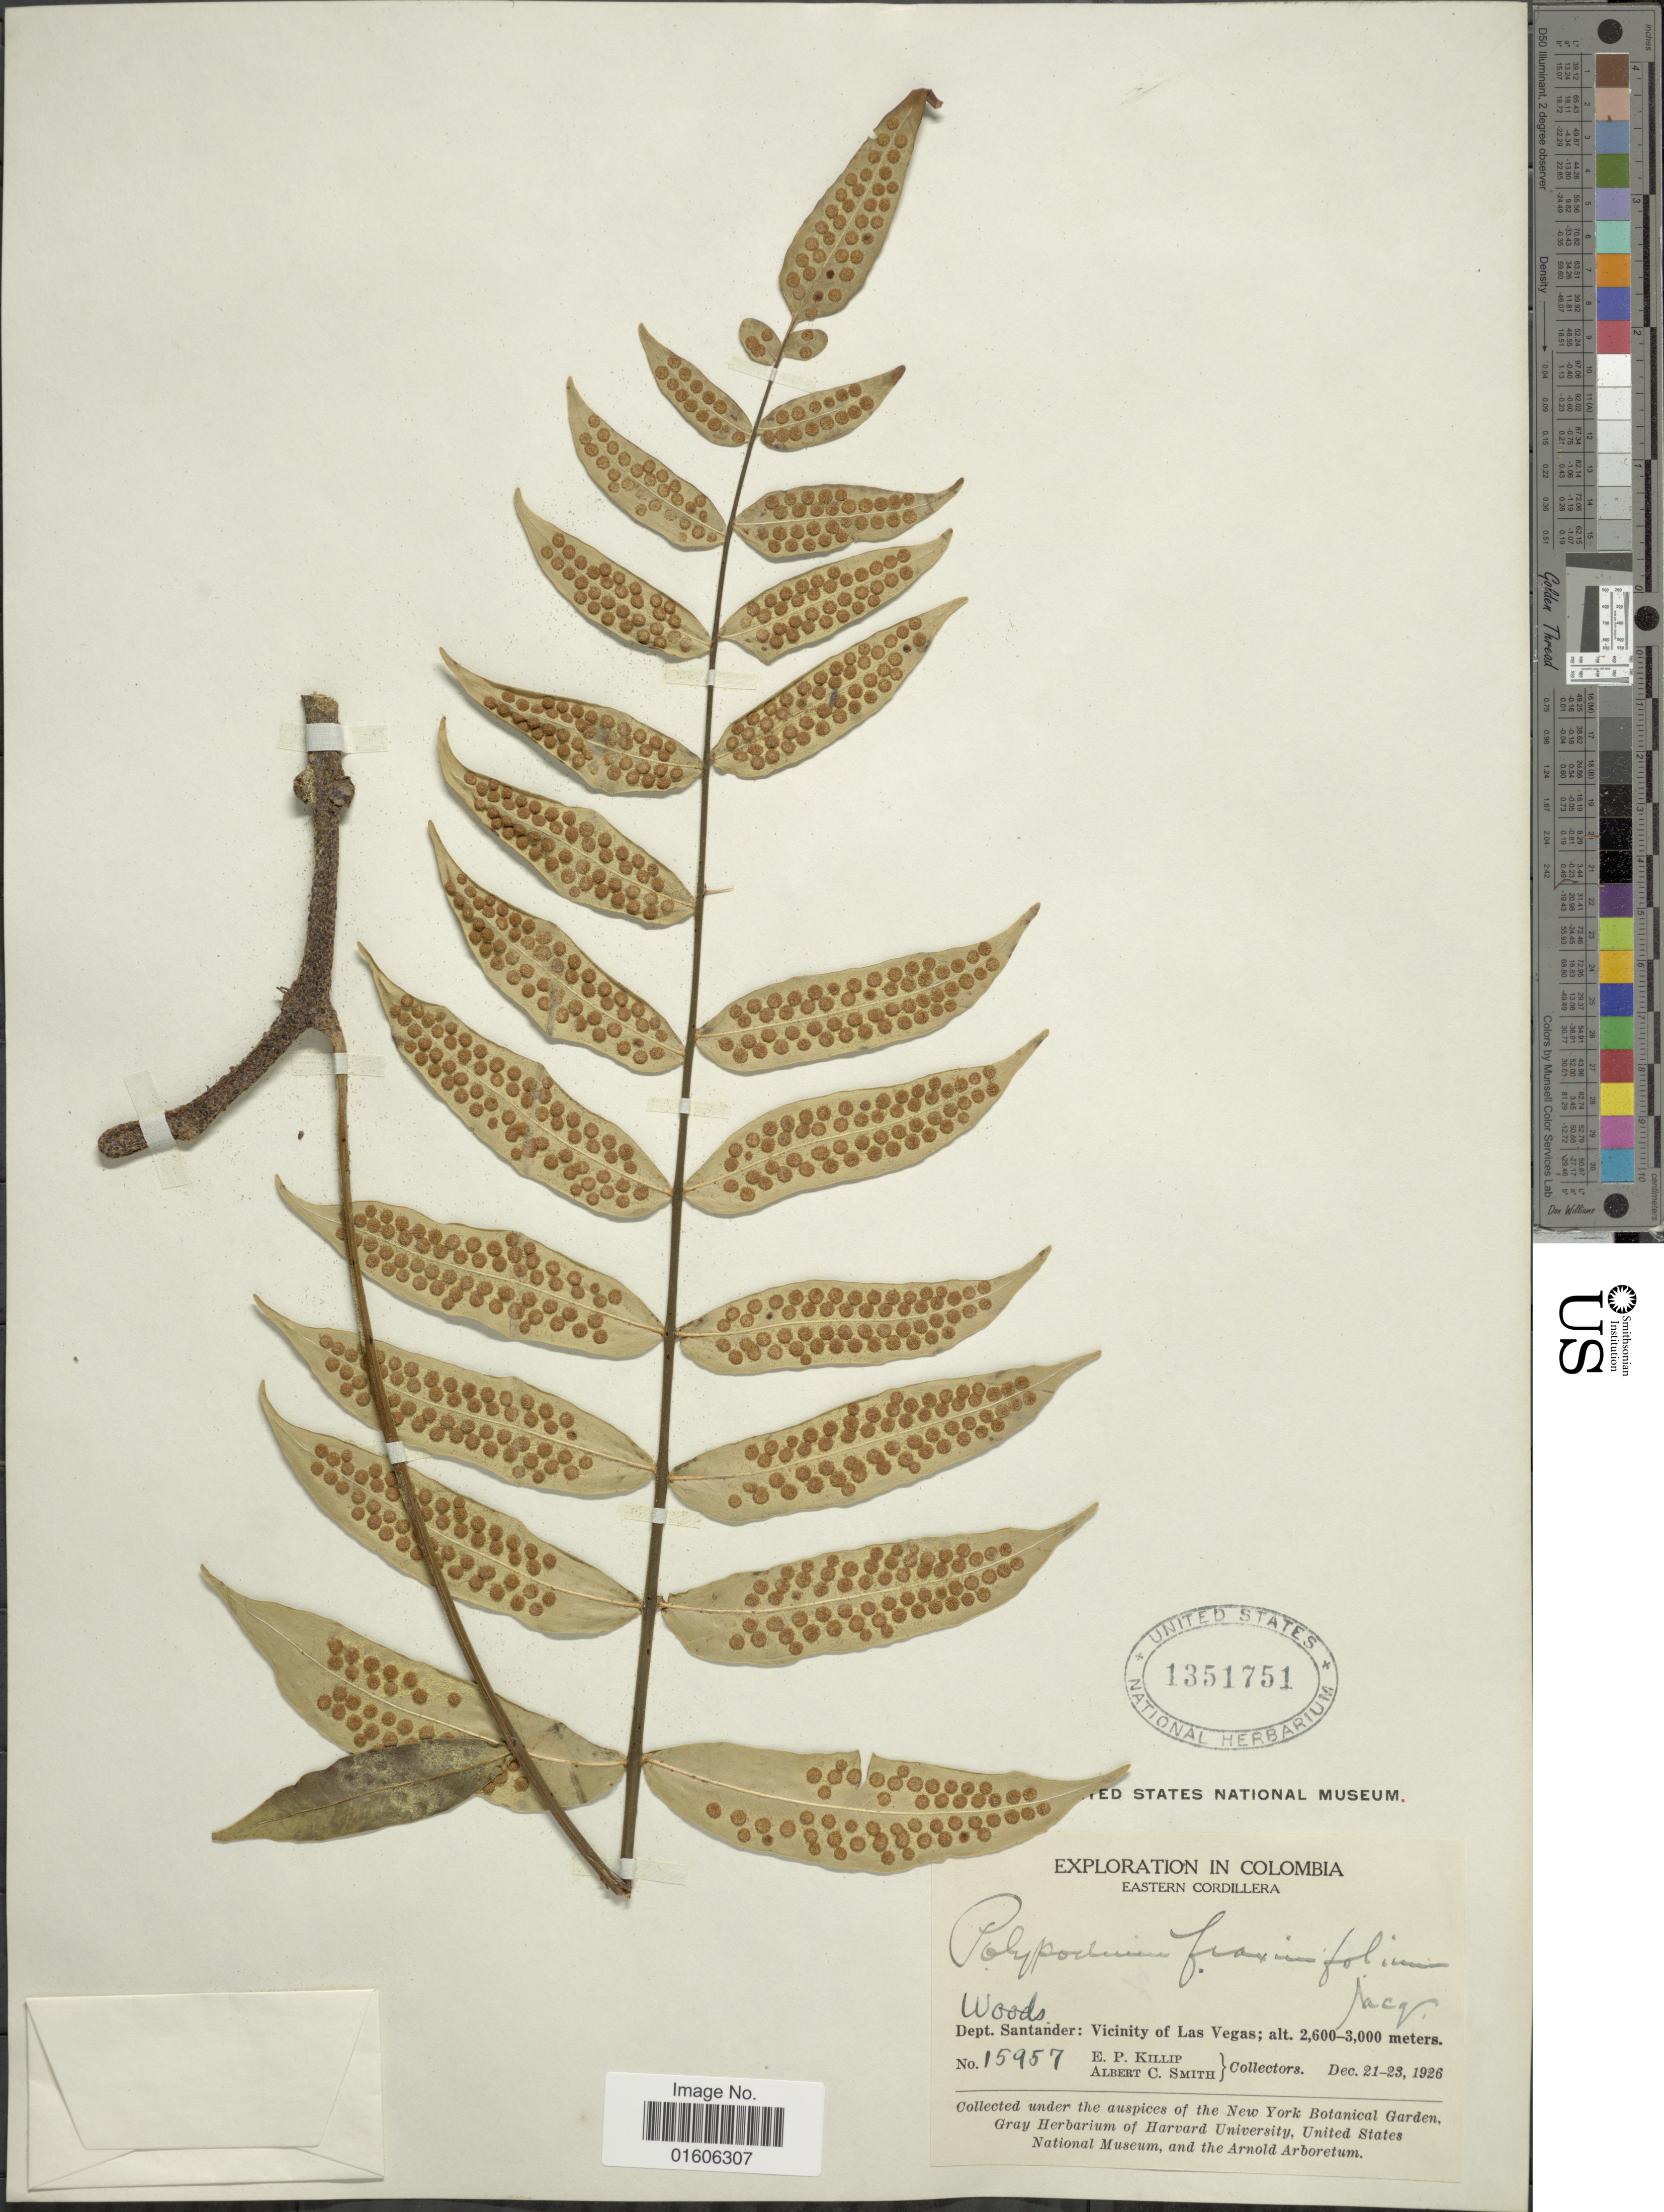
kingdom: Plantae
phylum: Tracheophyta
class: Polypodiopsida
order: Polypodiales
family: Polypodiaceae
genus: Serpocaulon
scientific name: Serpocaulon fraxinifolium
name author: (Jacq.) A.R. Sm.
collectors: E. P. Killip & A. C. Smith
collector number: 15957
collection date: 1926-12-21/1926-12-23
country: Colombia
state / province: Santander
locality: Eastern Cordillera. Dept. Santander: Vicinity of Las Vegas.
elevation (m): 2600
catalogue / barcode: US 1351751